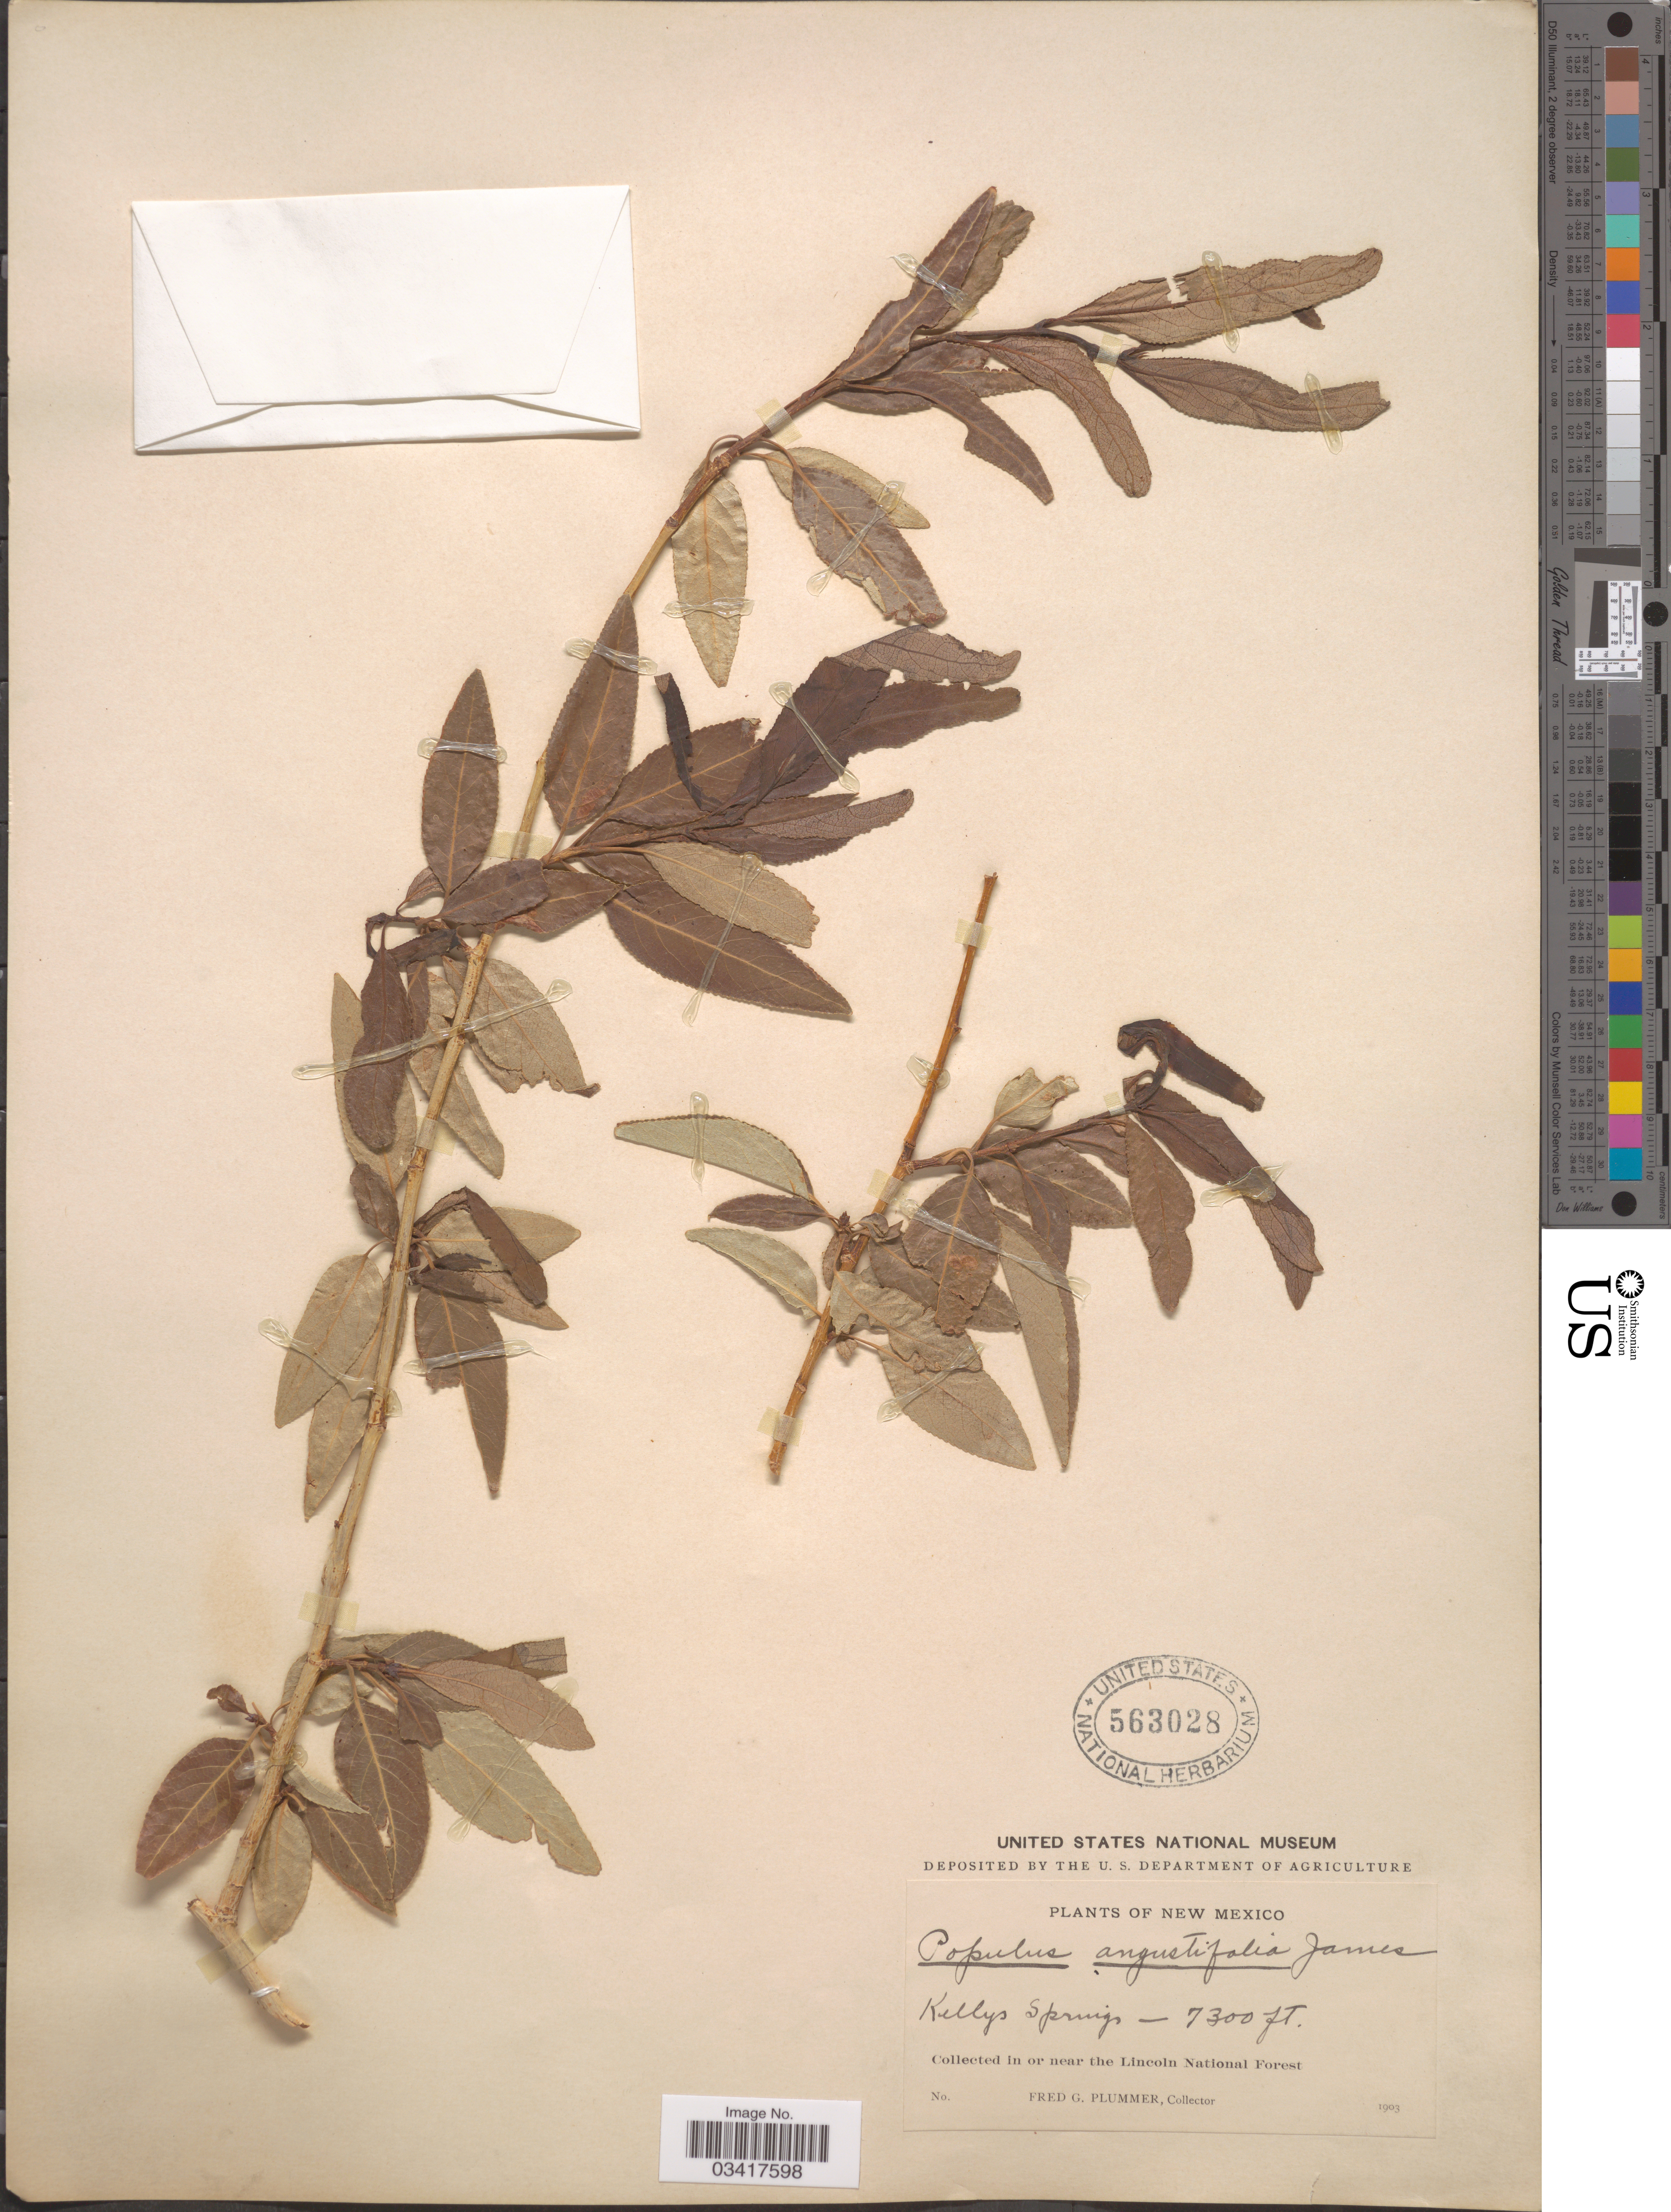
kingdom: Plantae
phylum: Tracheophyta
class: Magnoliopsida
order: Malpighiales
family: Salicaceae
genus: Populus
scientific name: Populus angustifolia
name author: E. James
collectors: F. Plummer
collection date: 1903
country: United States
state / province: New Mexico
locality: Kellys Springs. In or near the Lincoln National Forest.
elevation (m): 2225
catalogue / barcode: US 563028